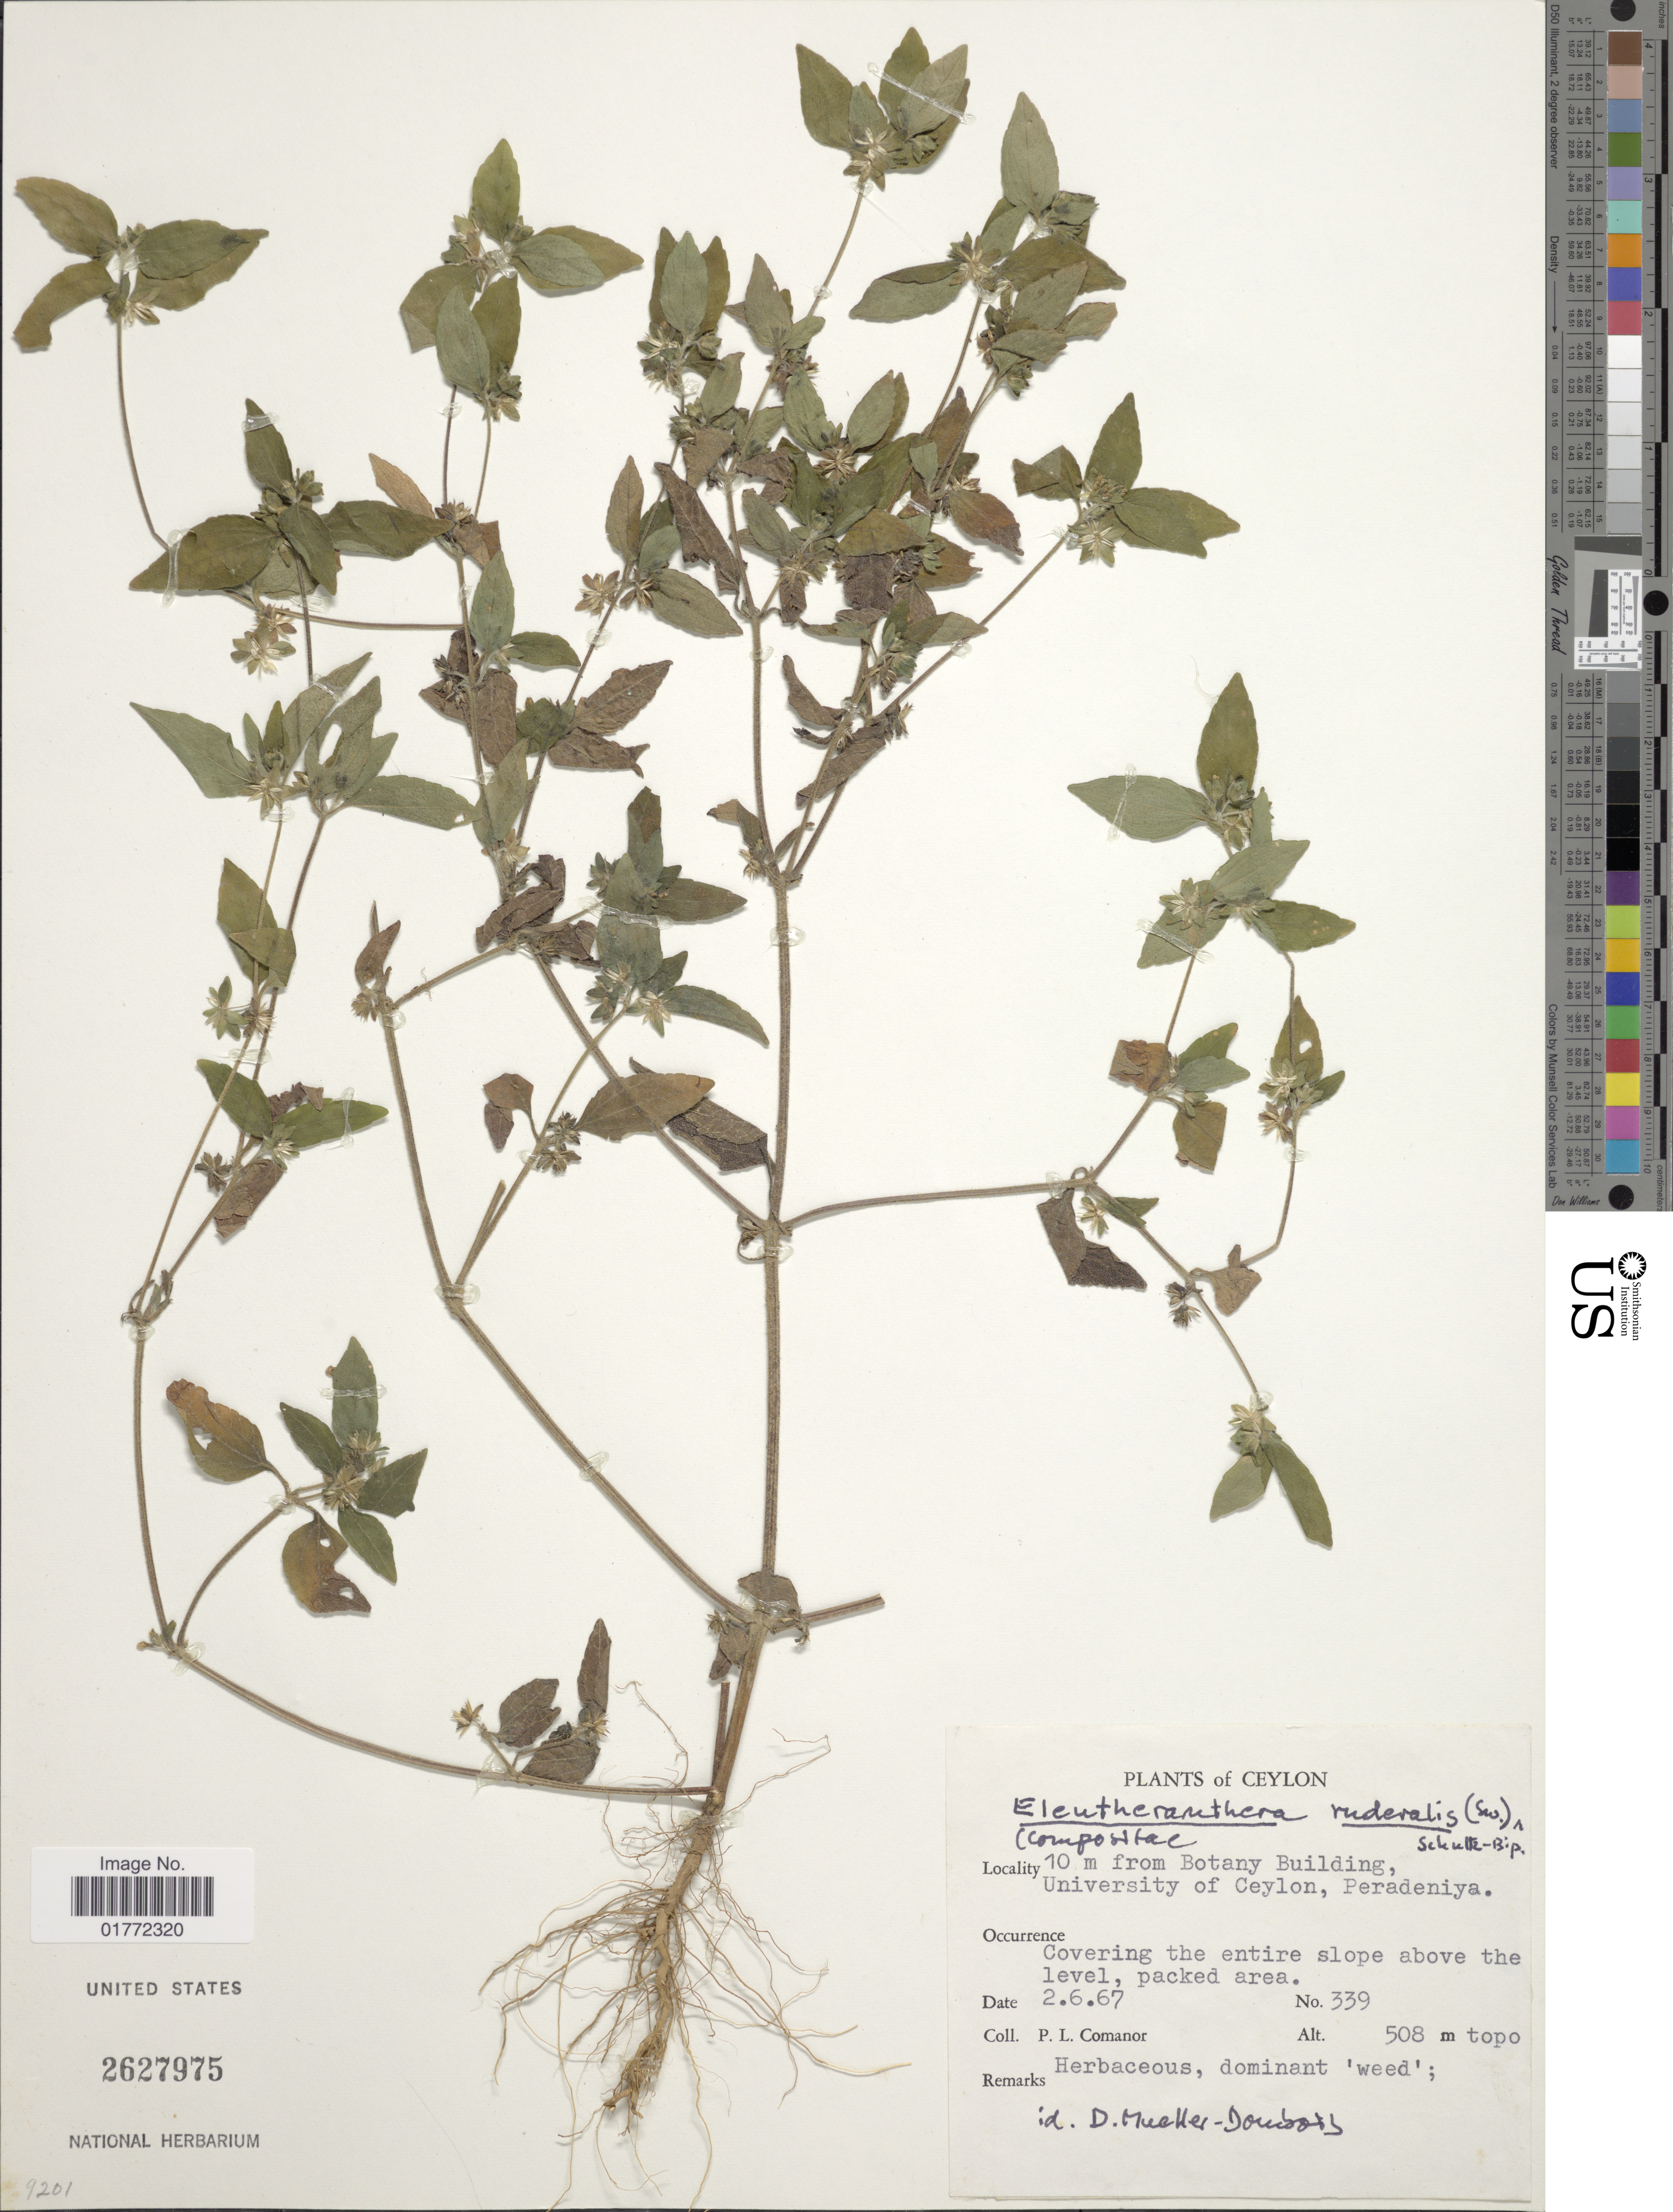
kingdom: Plantae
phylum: Tracheophyta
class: Magnoliopsida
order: Asterales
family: Asteraceae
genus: Eleutheranthera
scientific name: Eleutheranthera ruderalis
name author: (Sw.) Sch. Bip.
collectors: P. Comanor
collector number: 339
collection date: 1967-06-02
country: Sri Lanka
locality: Ceylon, 10 m from Botany Building, University of Ceylon, Peradeniya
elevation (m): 508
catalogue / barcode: US 2627975